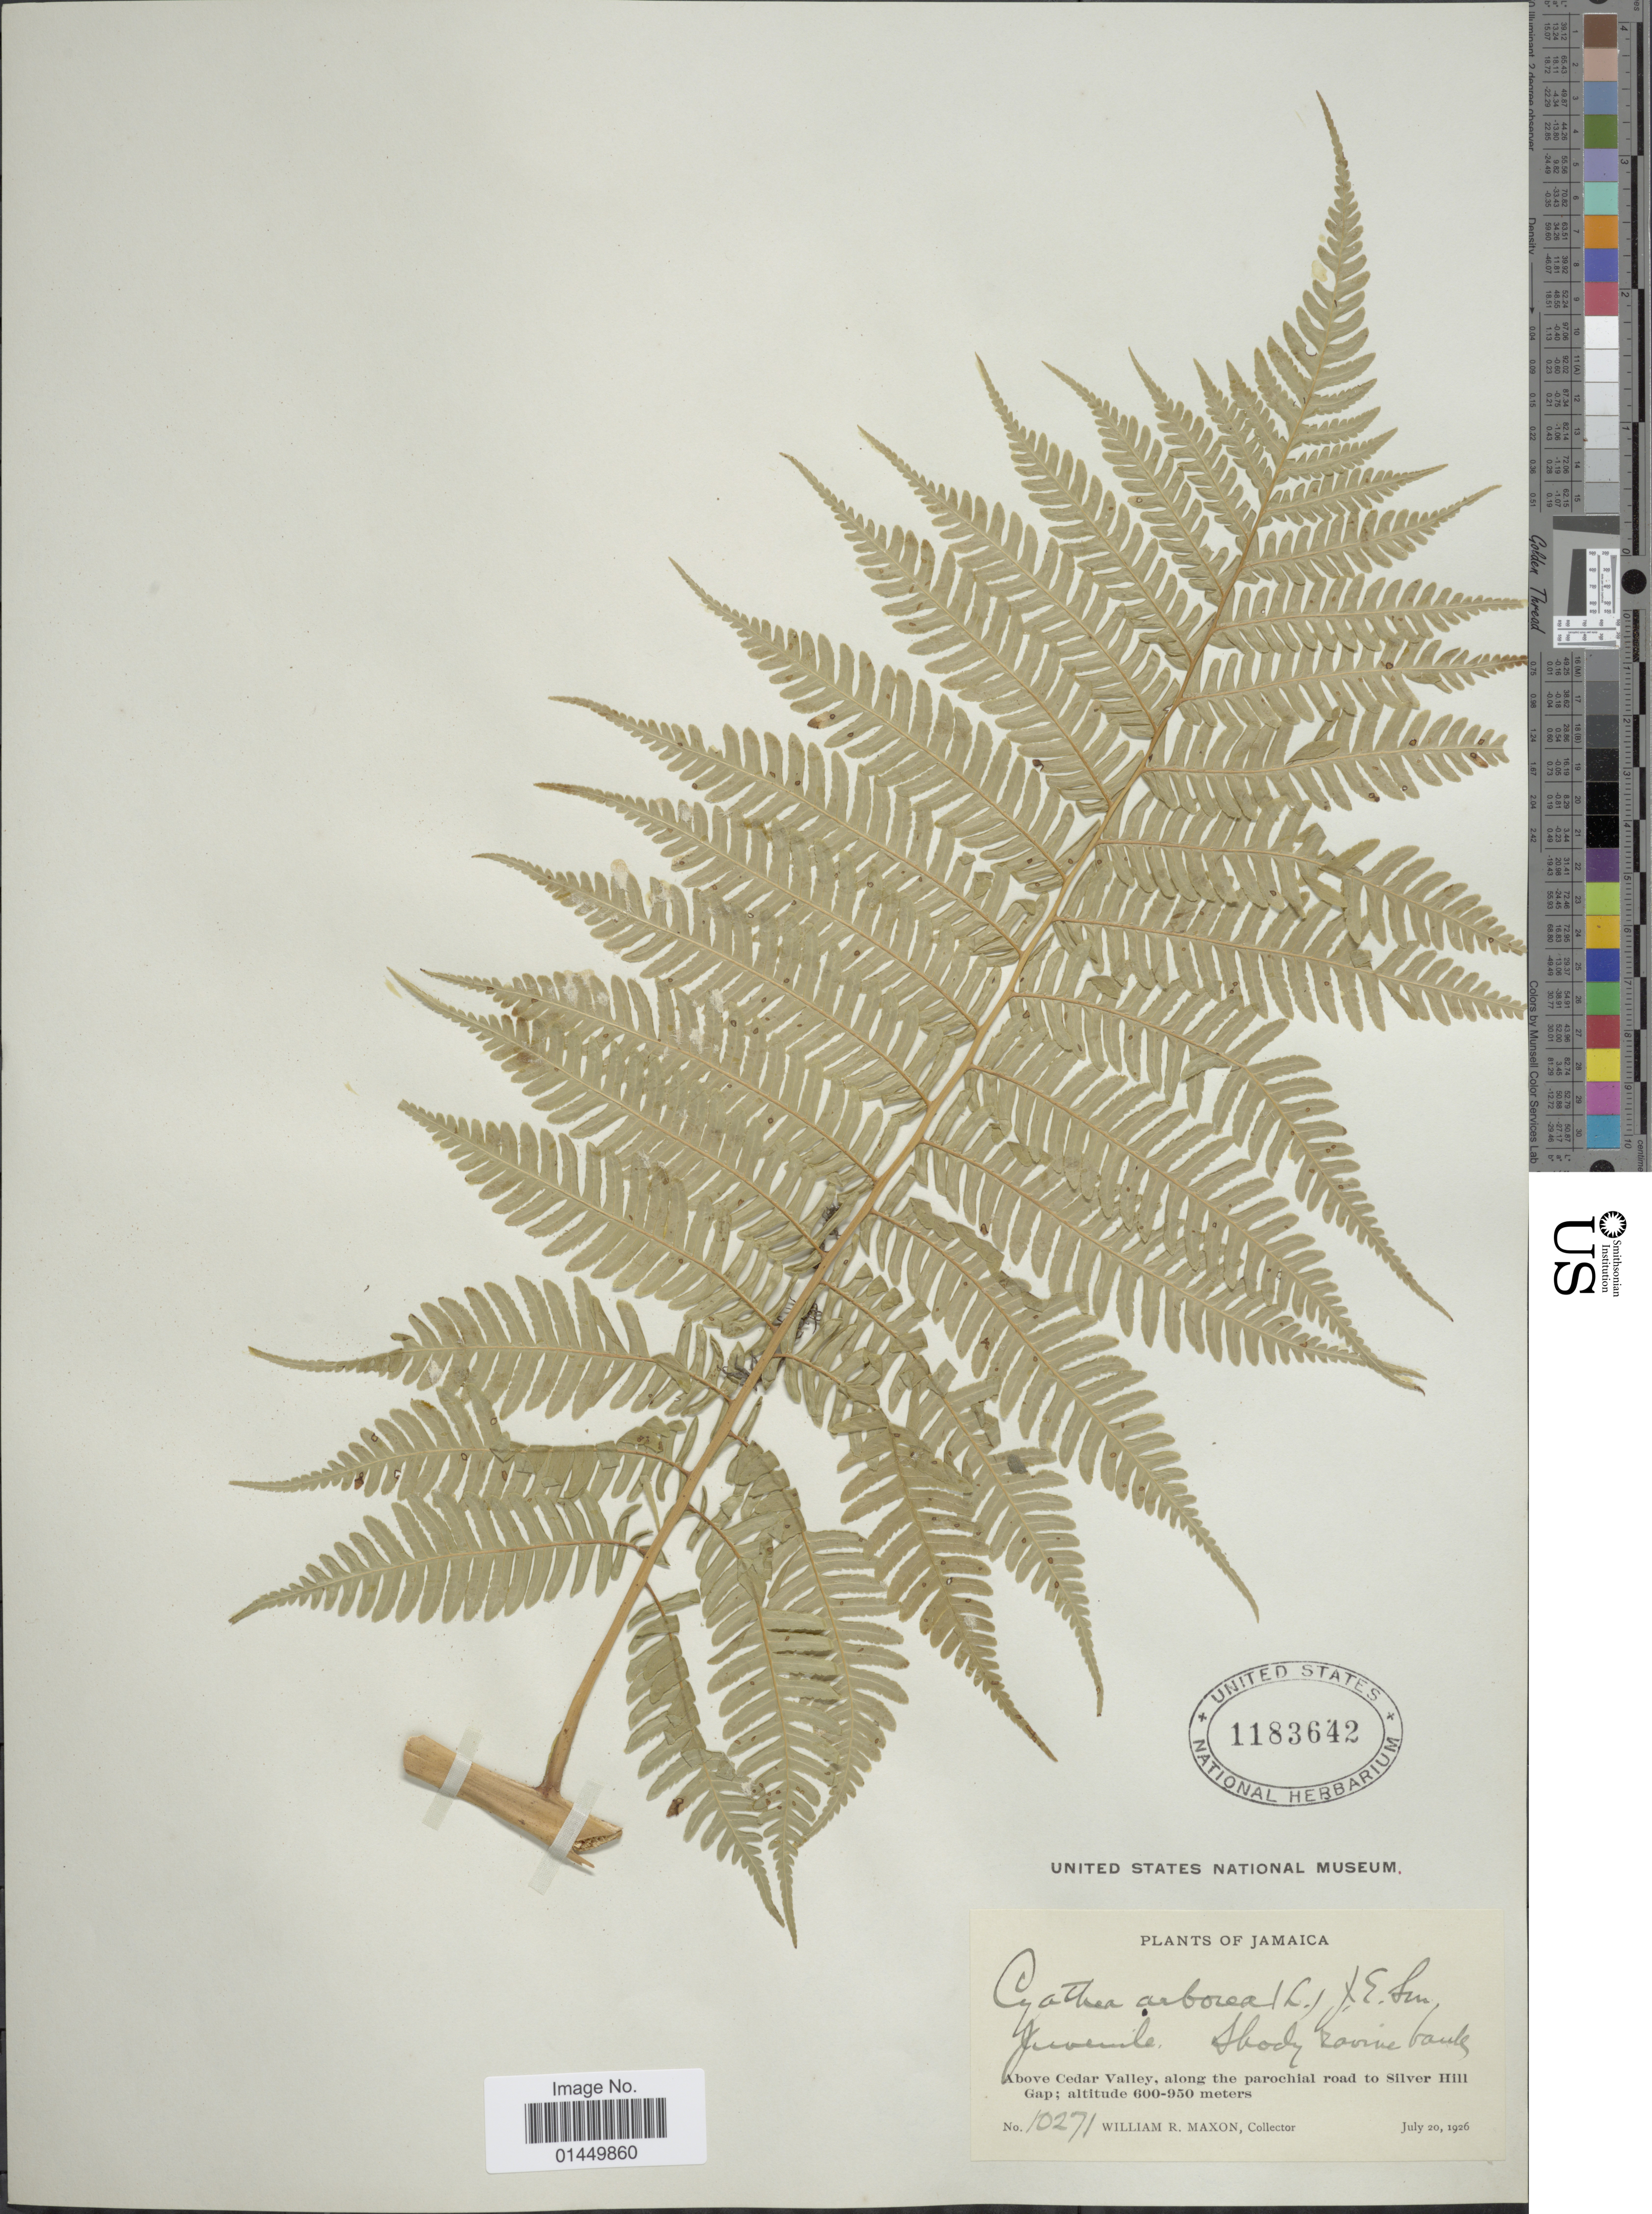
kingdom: Plantae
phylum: Tracheophyta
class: Polypodiopsida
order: Cyatheales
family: Cyatheaceae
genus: Cyathea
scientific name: Cyathea arborea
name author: (L.) Sm.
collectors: W. R. Maxon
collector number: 10271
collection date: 1926-07-20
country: Jamaica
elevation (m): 600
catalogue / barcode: US 1183642